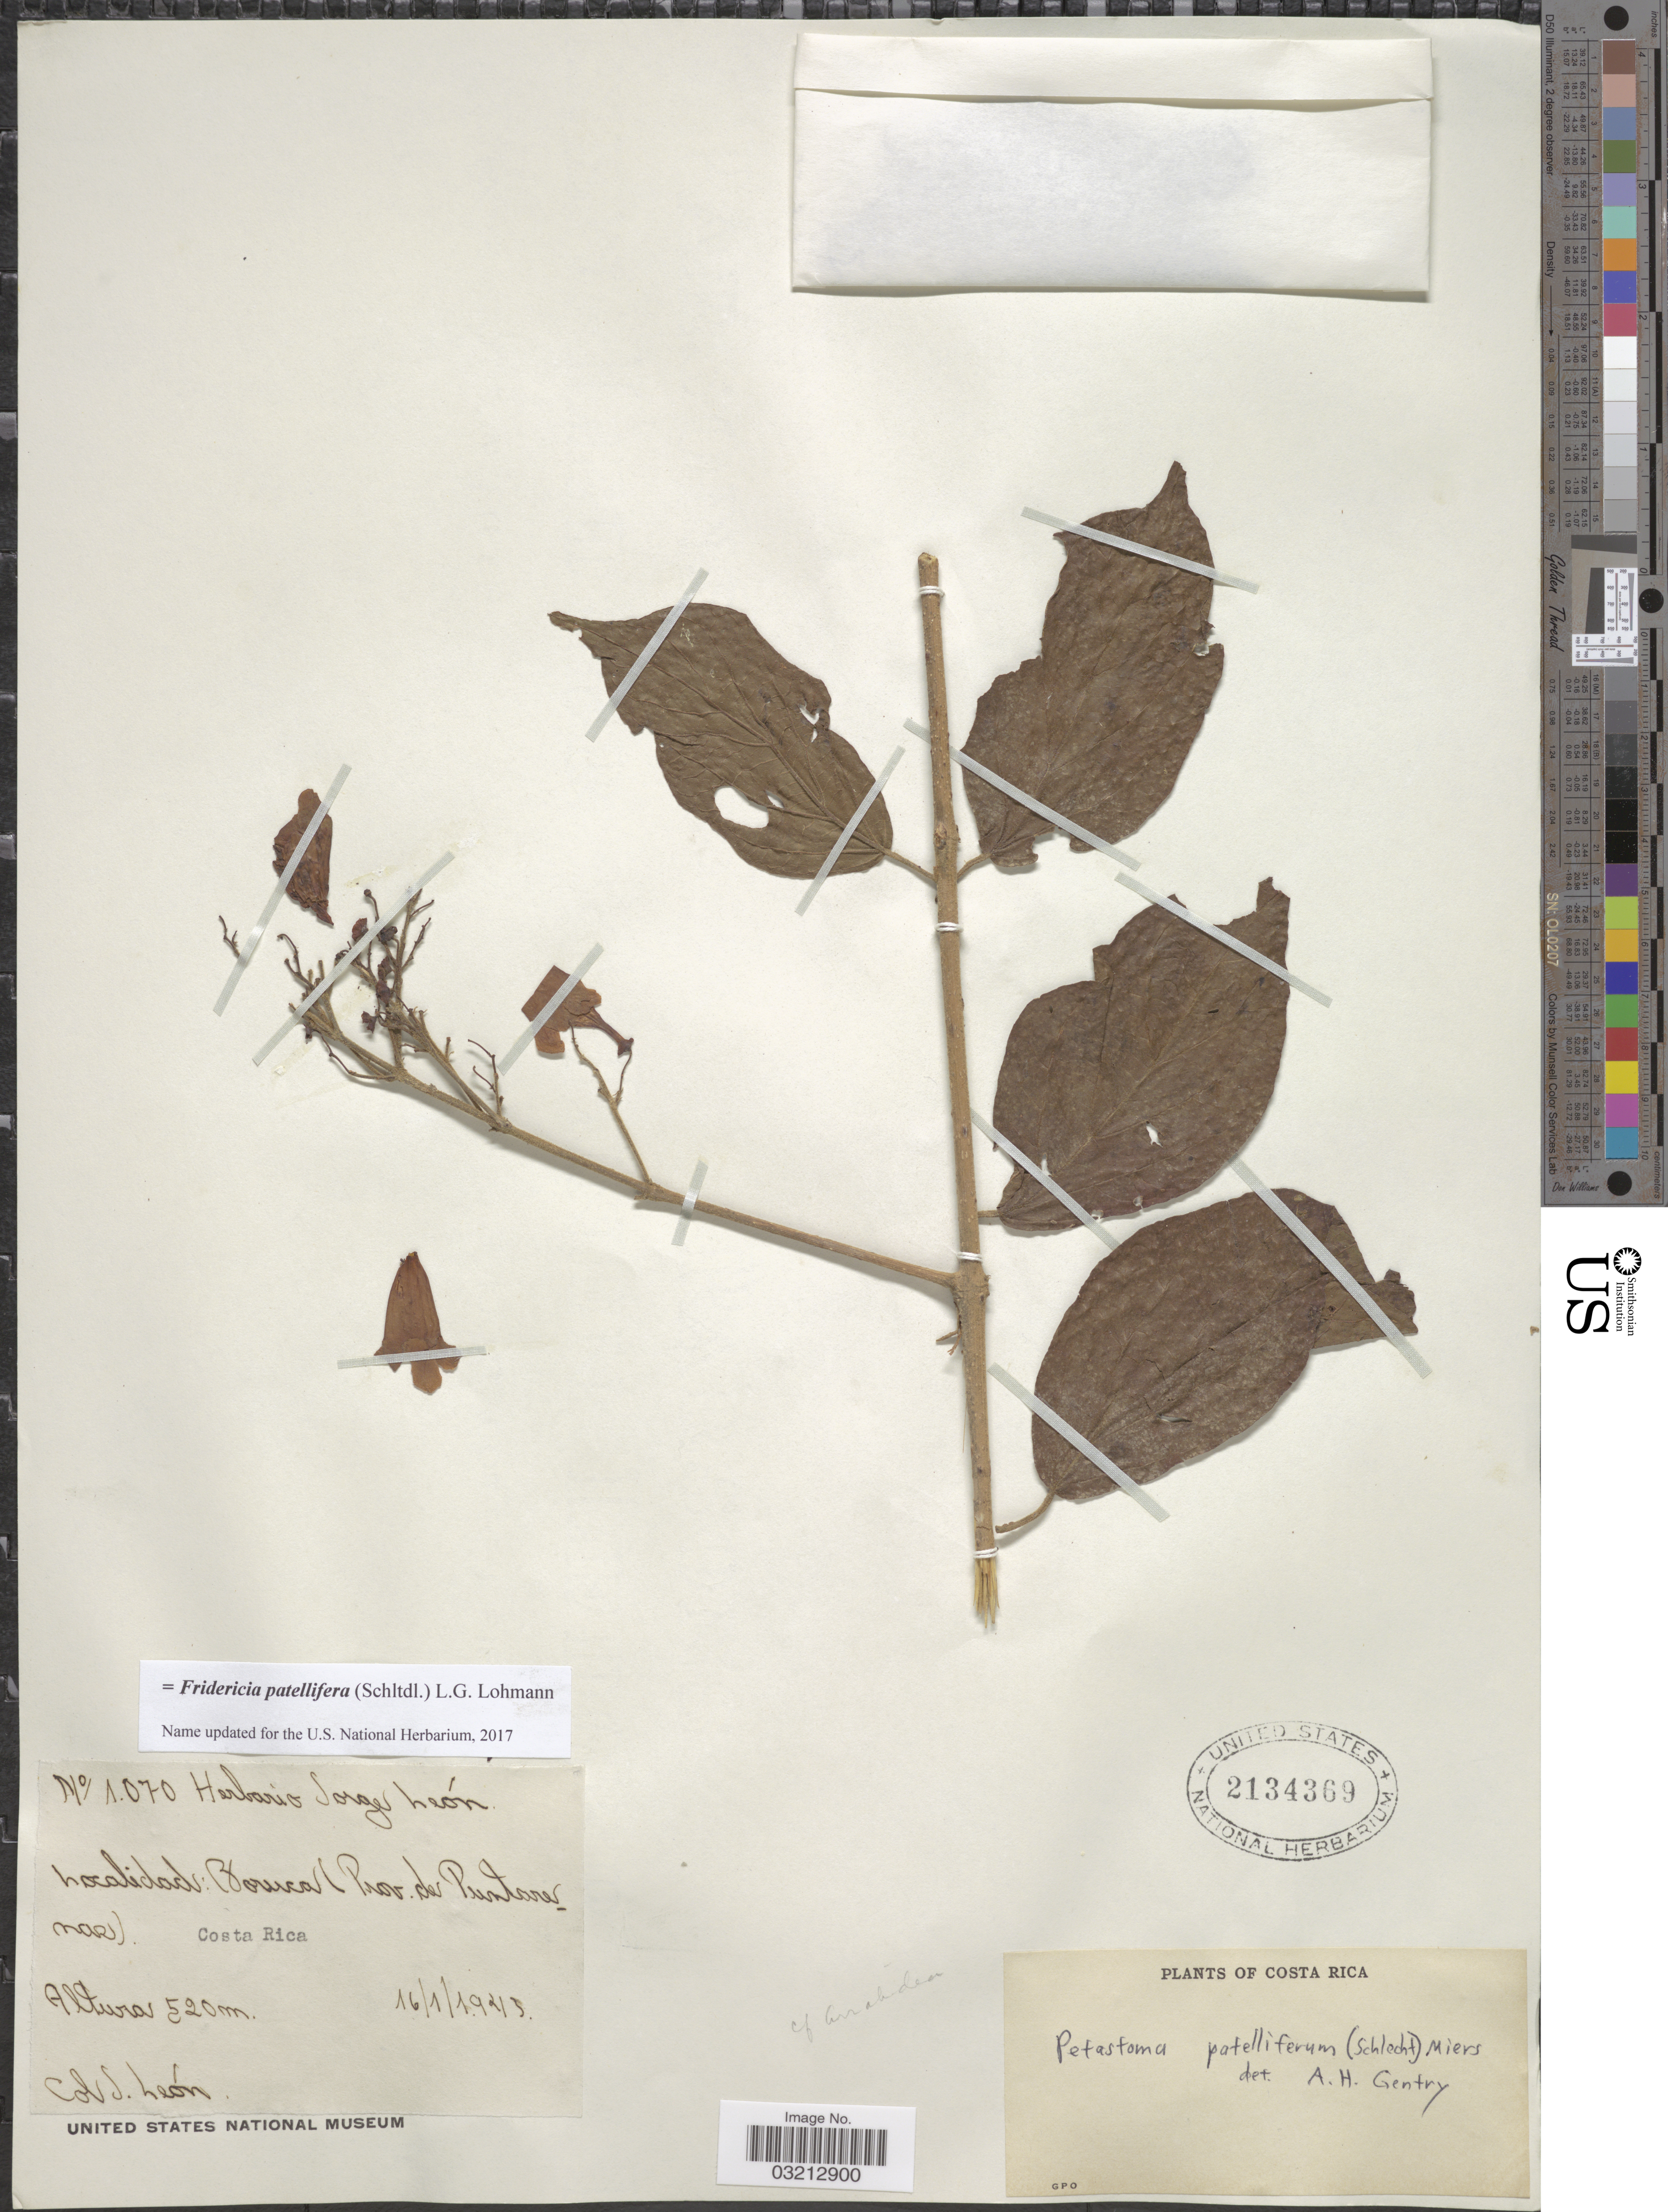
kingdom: Plantae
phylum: Tracheophyta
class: Magnoliopsida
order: Lamiales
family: Bignoniaceae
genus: Fridericia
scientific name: Fridericia patellifera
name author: (Schltdl.) L.G. Lohmann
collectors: J. León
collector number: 1070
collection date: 1943-01-16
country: Costa Rica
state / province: Puntarenas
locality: Boruca.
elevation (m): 520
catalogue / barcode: US 2134369